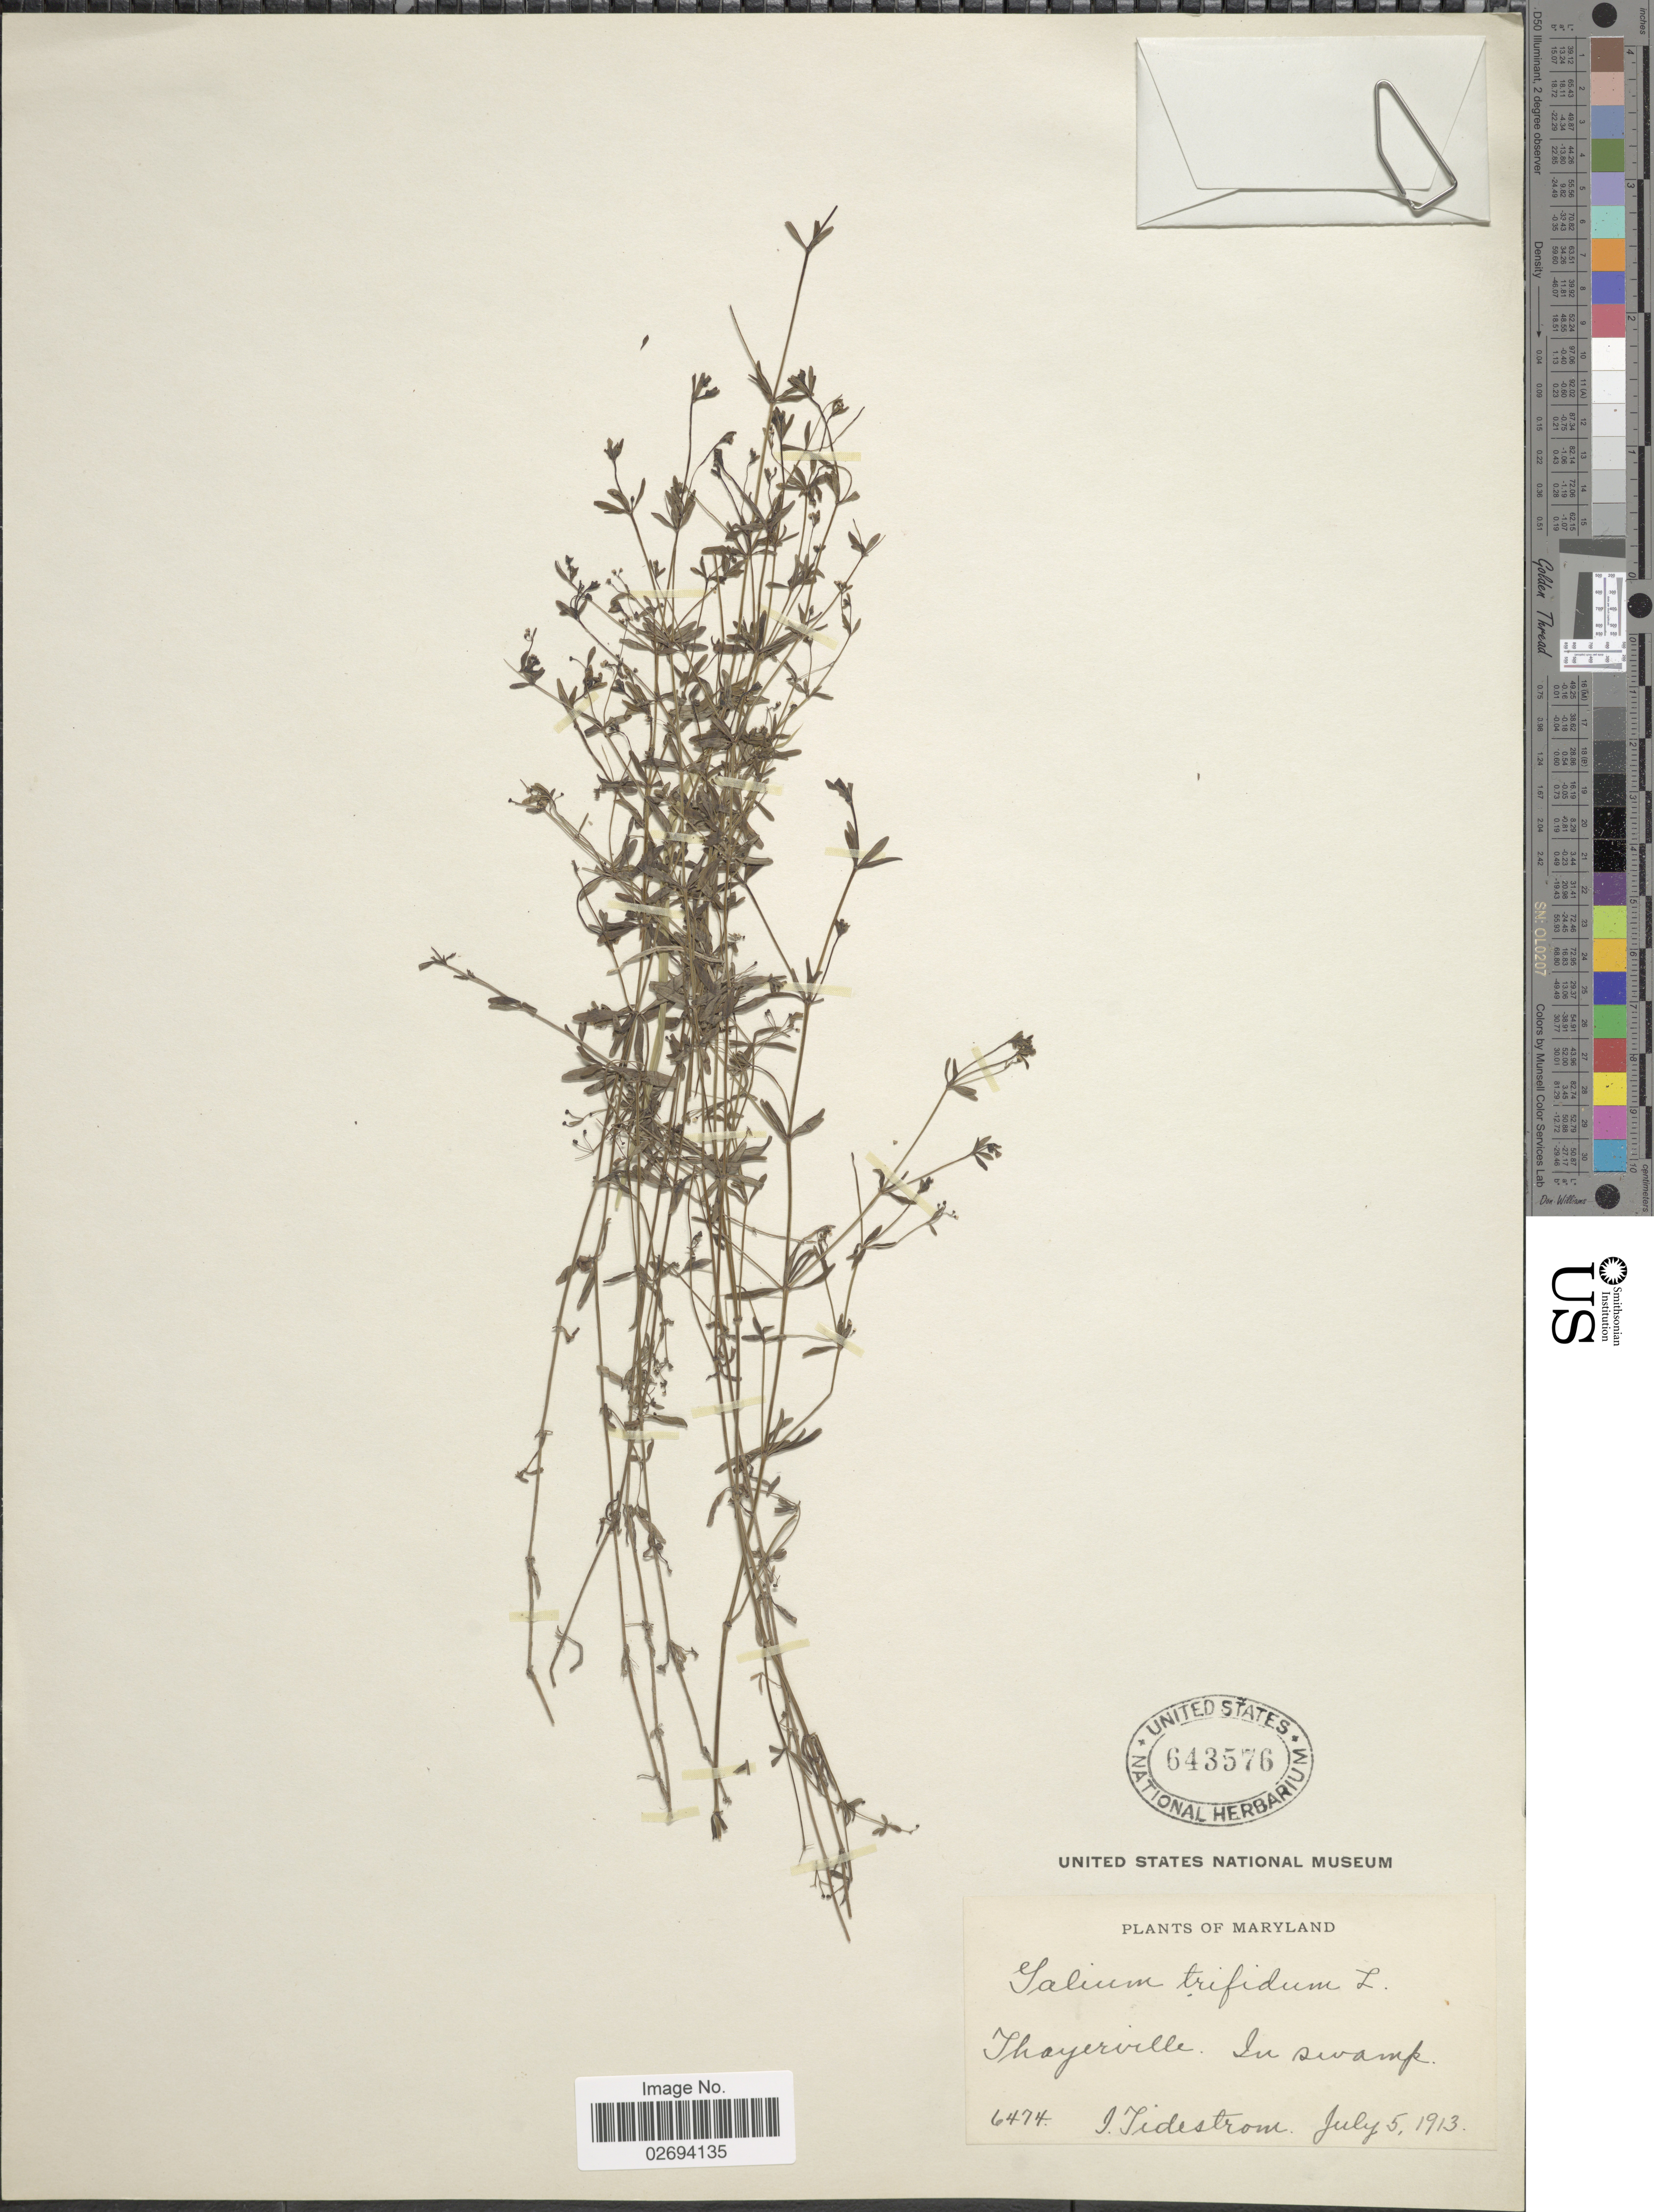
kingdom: Plantae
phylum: Tracheophyta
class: Magnoliopsida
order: Gentianales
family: Rubiaceae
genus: Galium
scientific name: Galium trifidum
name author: L.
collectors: I. F. Tidestrom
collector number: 6474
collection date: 1913-07-05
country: United States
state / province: Maryland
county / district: Garrett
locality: Thayerville, in swamp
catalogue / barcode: US 643576